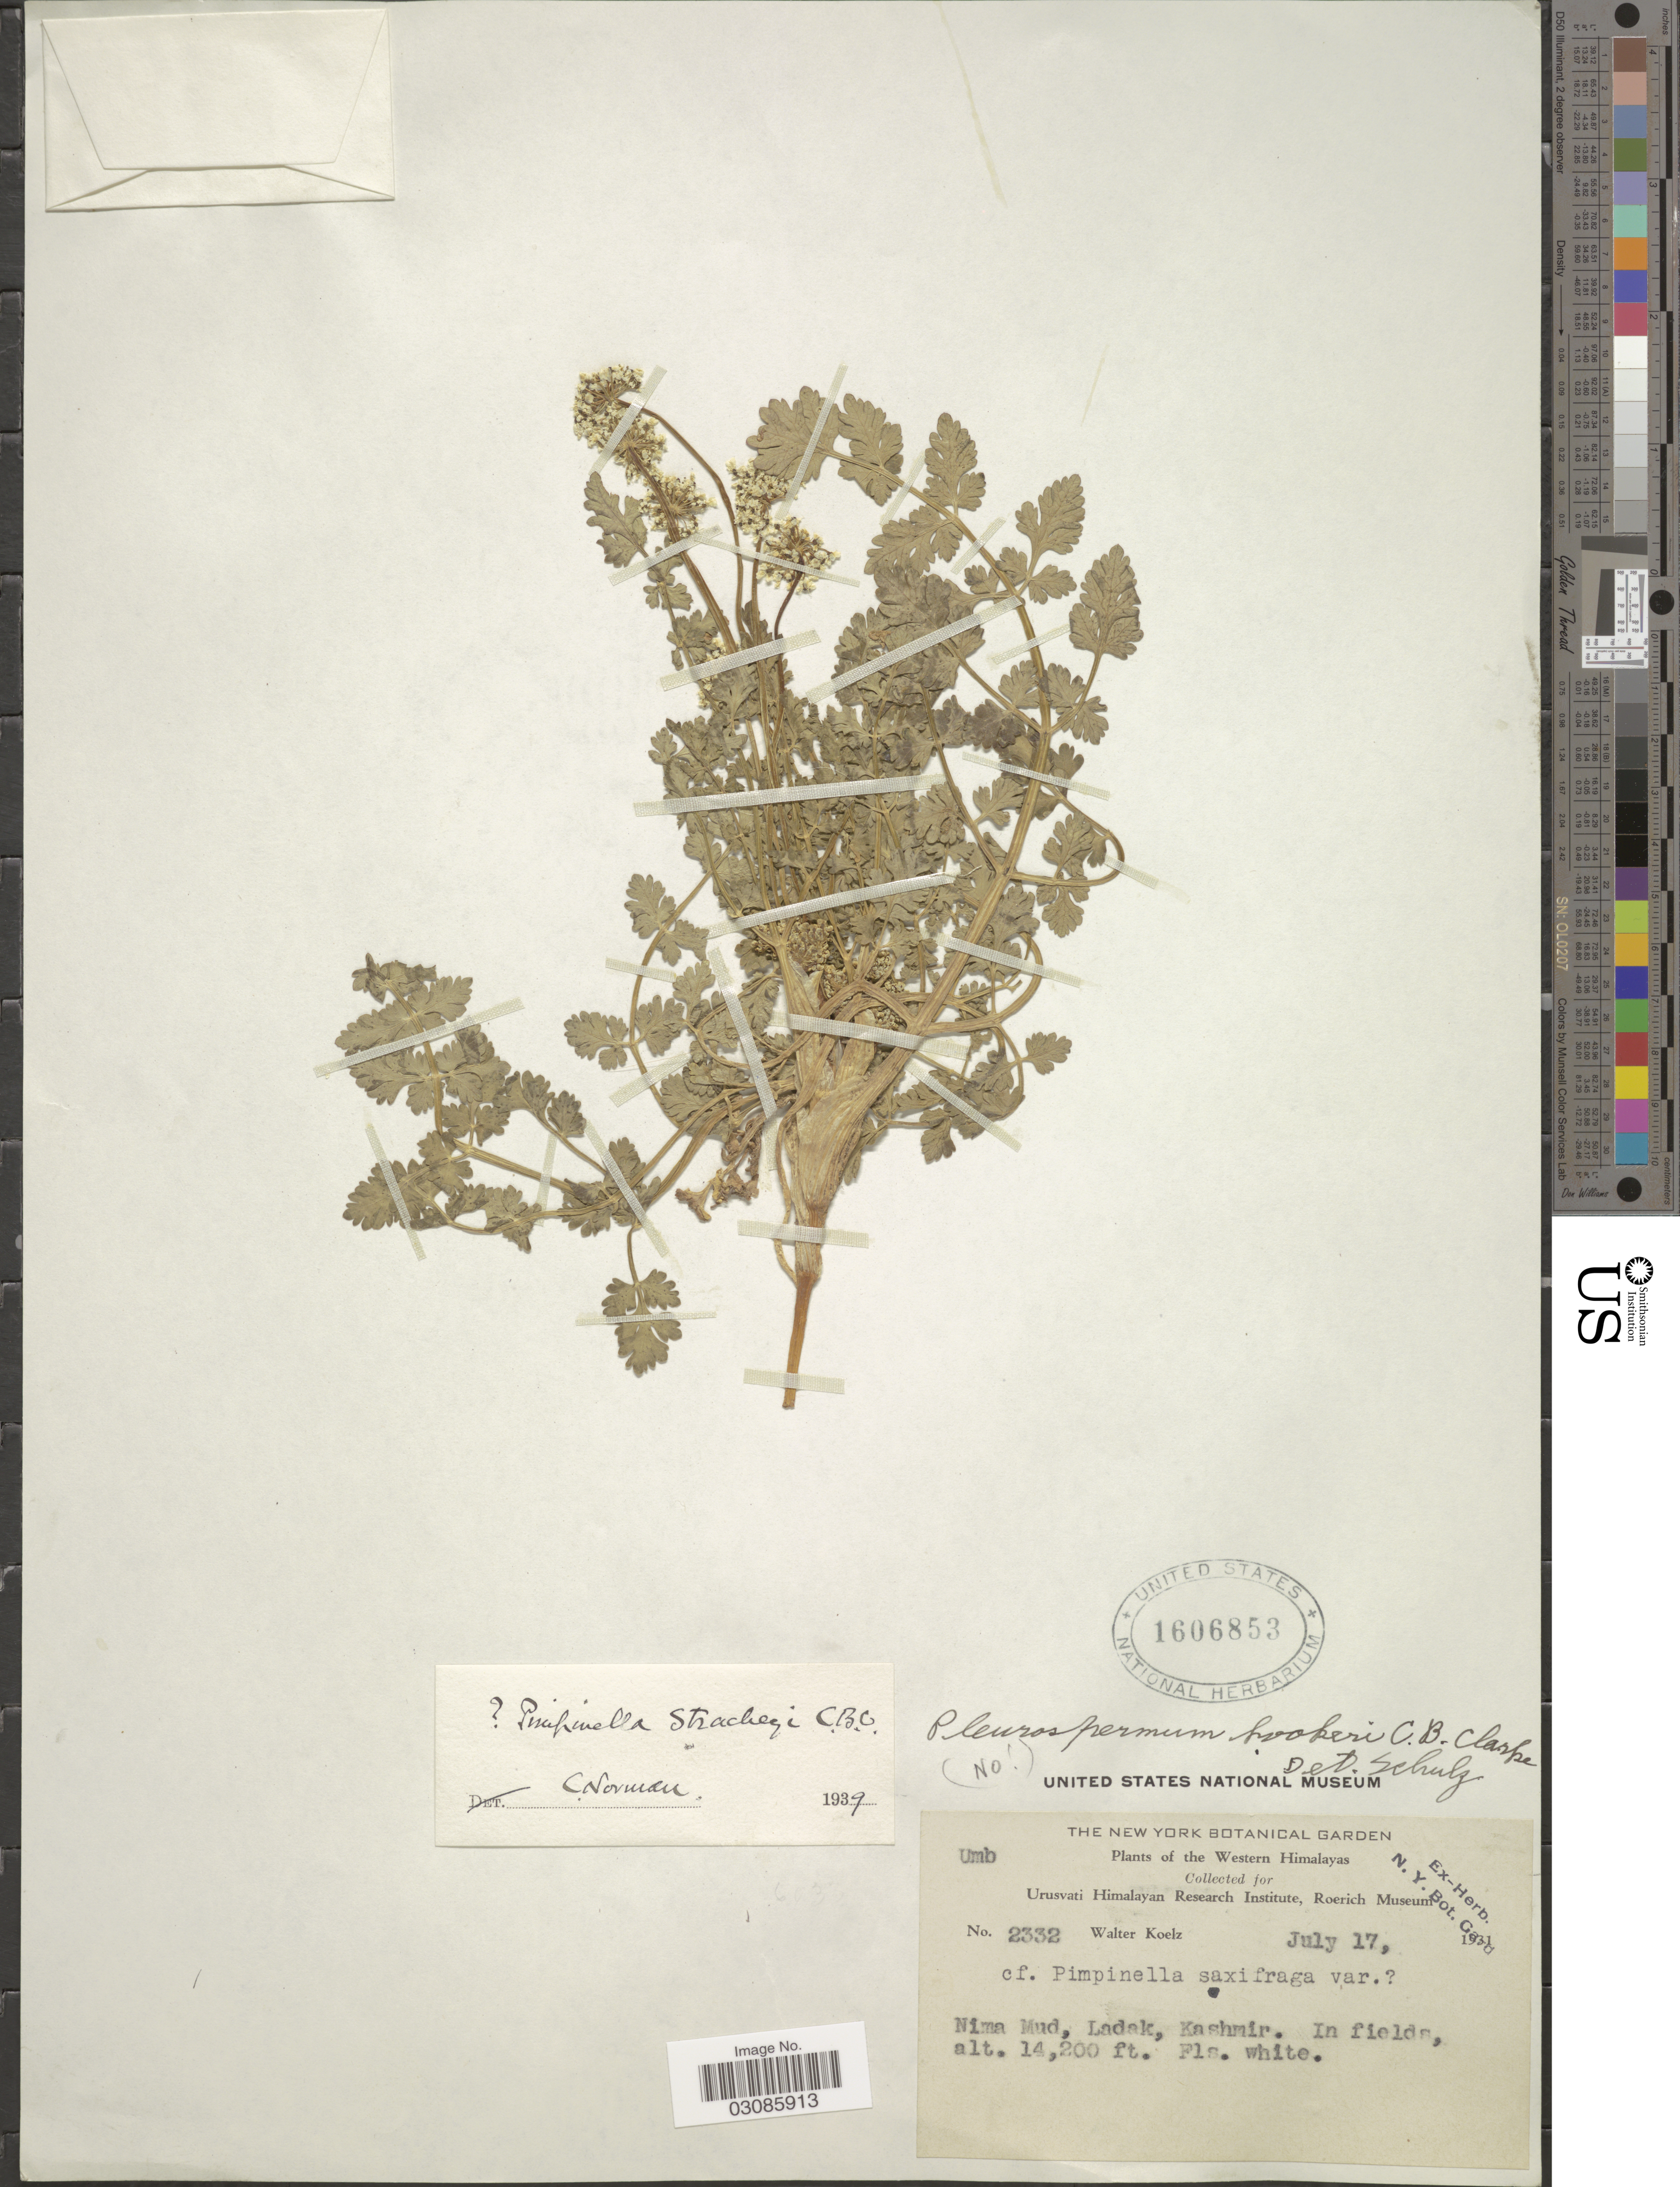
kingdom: Plantae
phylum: Tracheophyta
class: Magnoliopsida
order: Apiales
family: Apiaceae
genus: Pimpinella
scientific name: Pimpinella stracheyi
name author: C.B. Clarke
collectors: W. N. Koelz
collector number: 2332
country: India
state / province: Ladakh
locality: Western Himalayas, Nima, Mud, Ladak, Kashmir.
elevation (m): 4328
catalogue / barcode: US 1606853